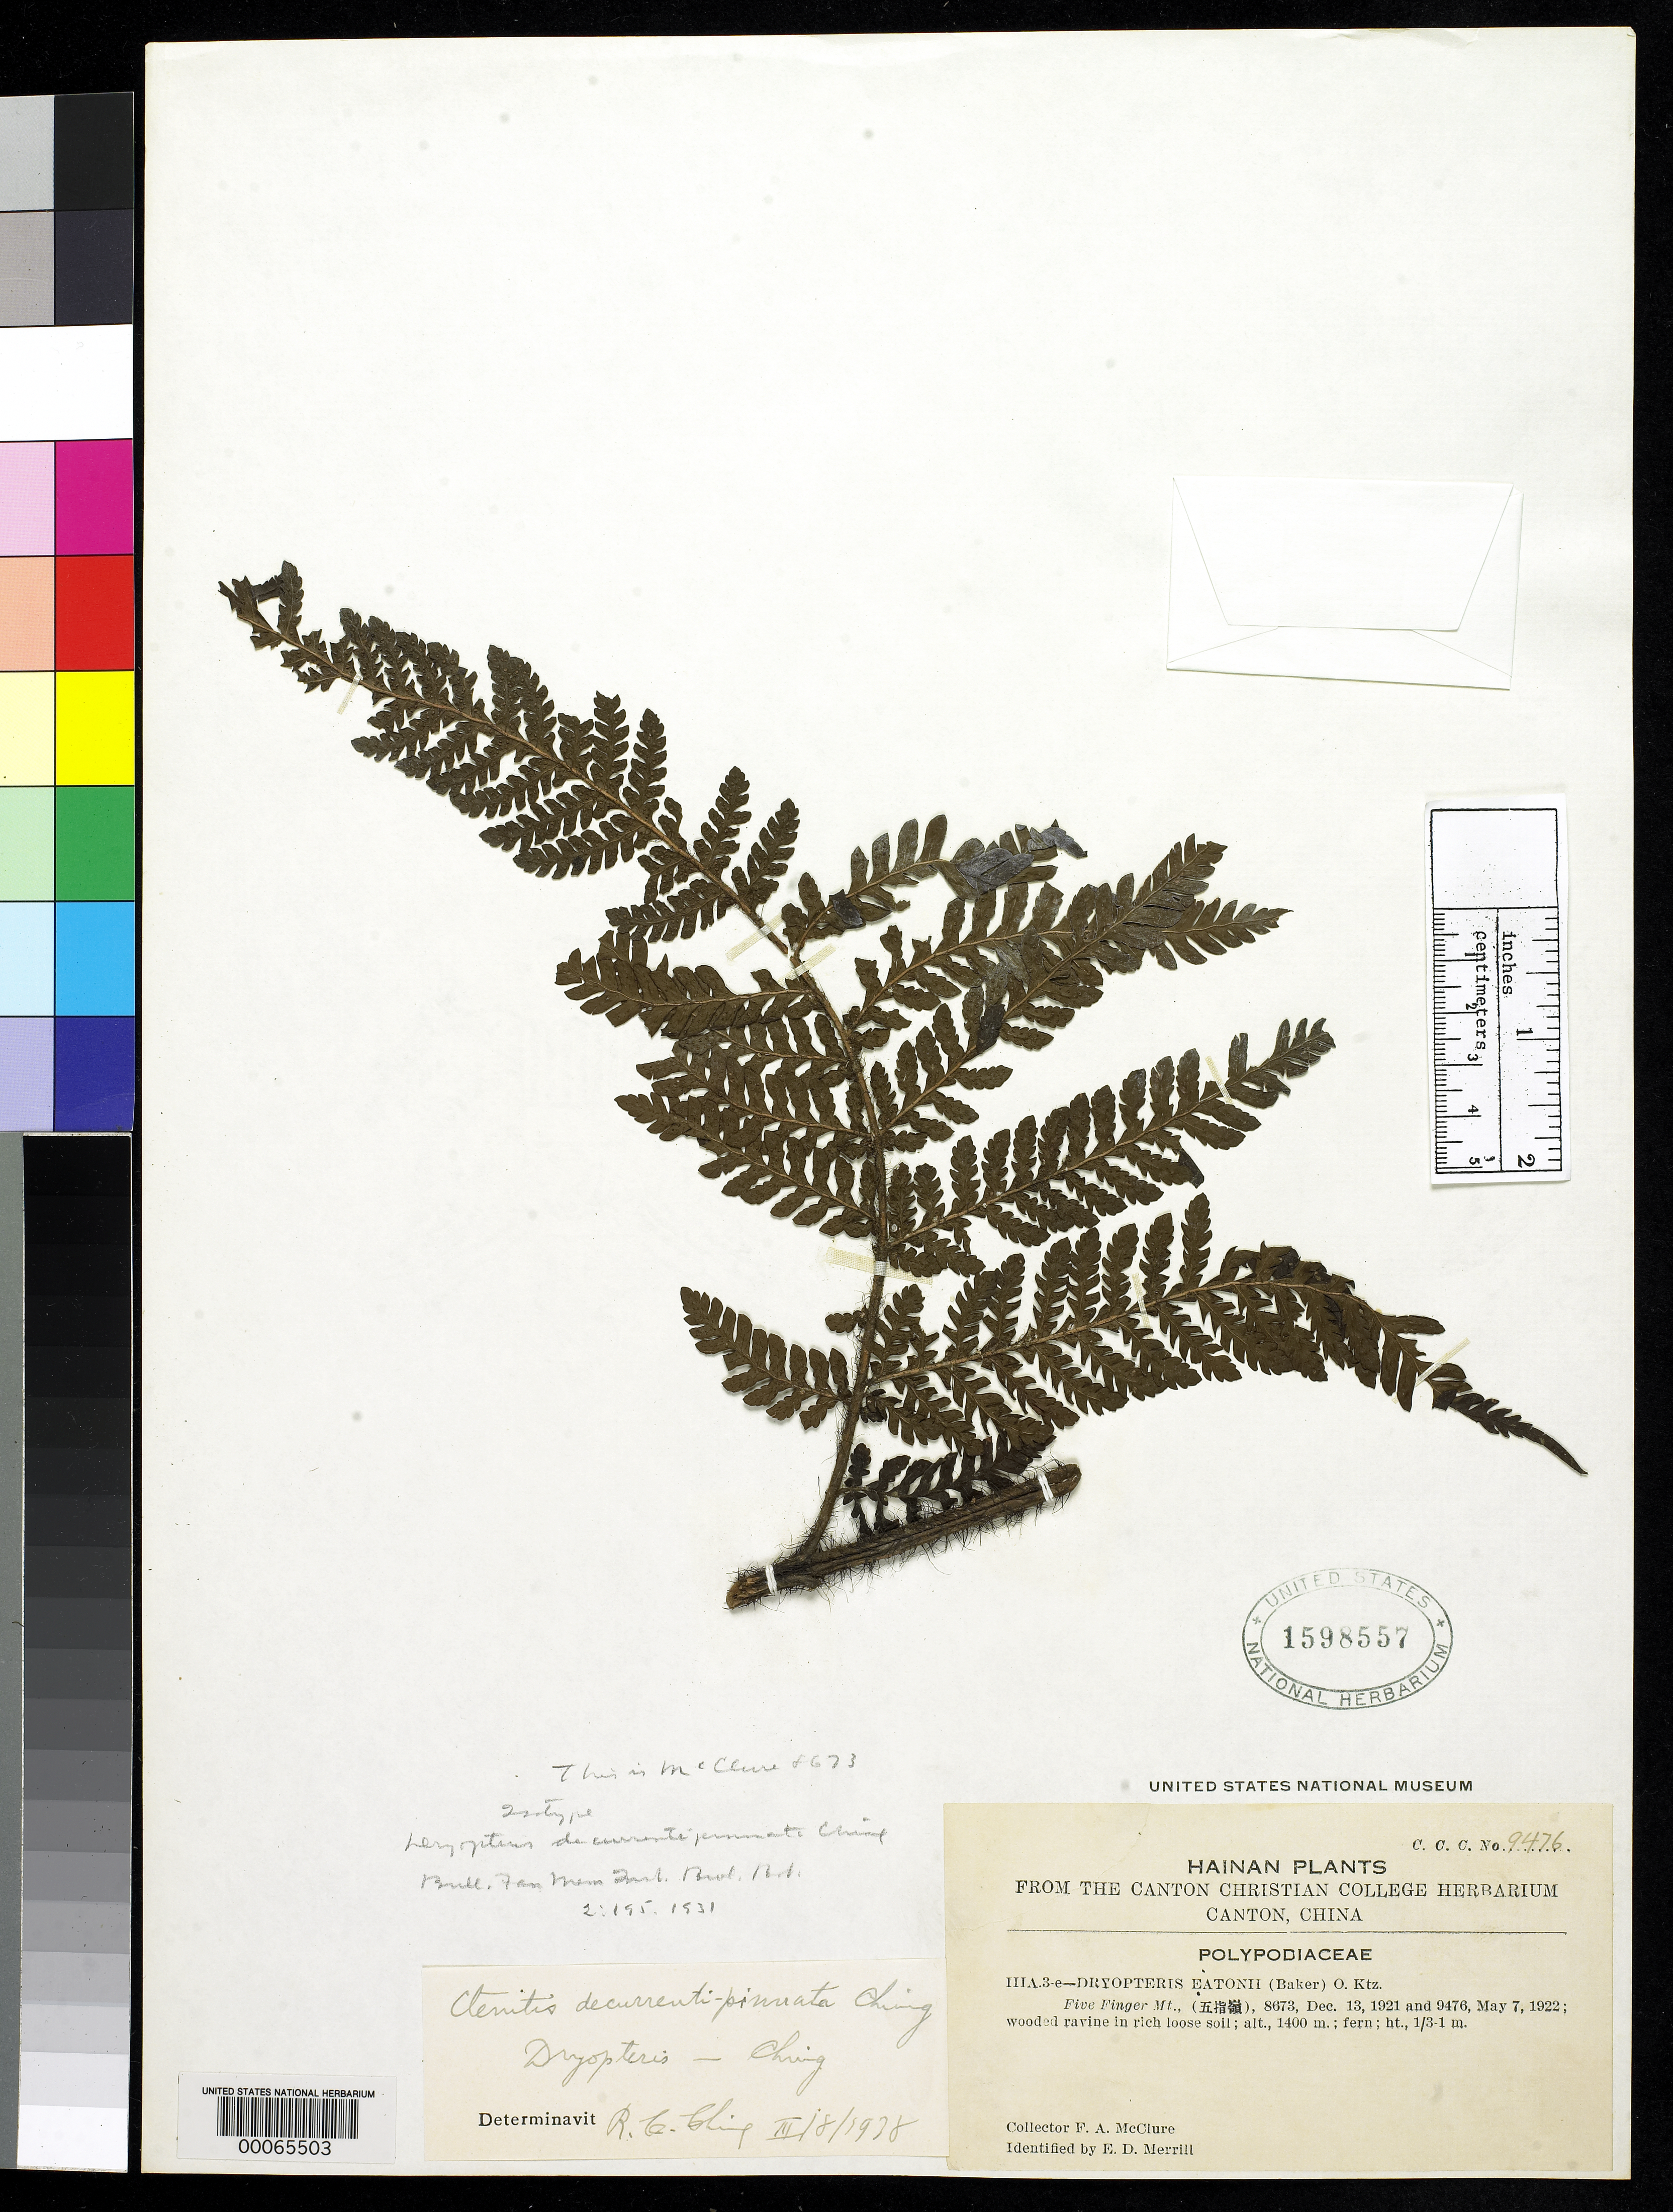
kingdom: Plantae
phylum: Tracheophyta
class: Polypodiopsida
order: Polypodiales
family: Dryopteridaceae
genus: Dryopteris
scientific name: Dryopteris decurrentipinnata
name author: Ching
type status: Type Collection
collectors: F. A. McClure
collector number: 8673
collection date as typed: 07 May 1922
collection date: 1922-05-07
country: China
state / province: Guangdong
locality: Five Finger Mountain.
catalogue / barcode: US 1598557